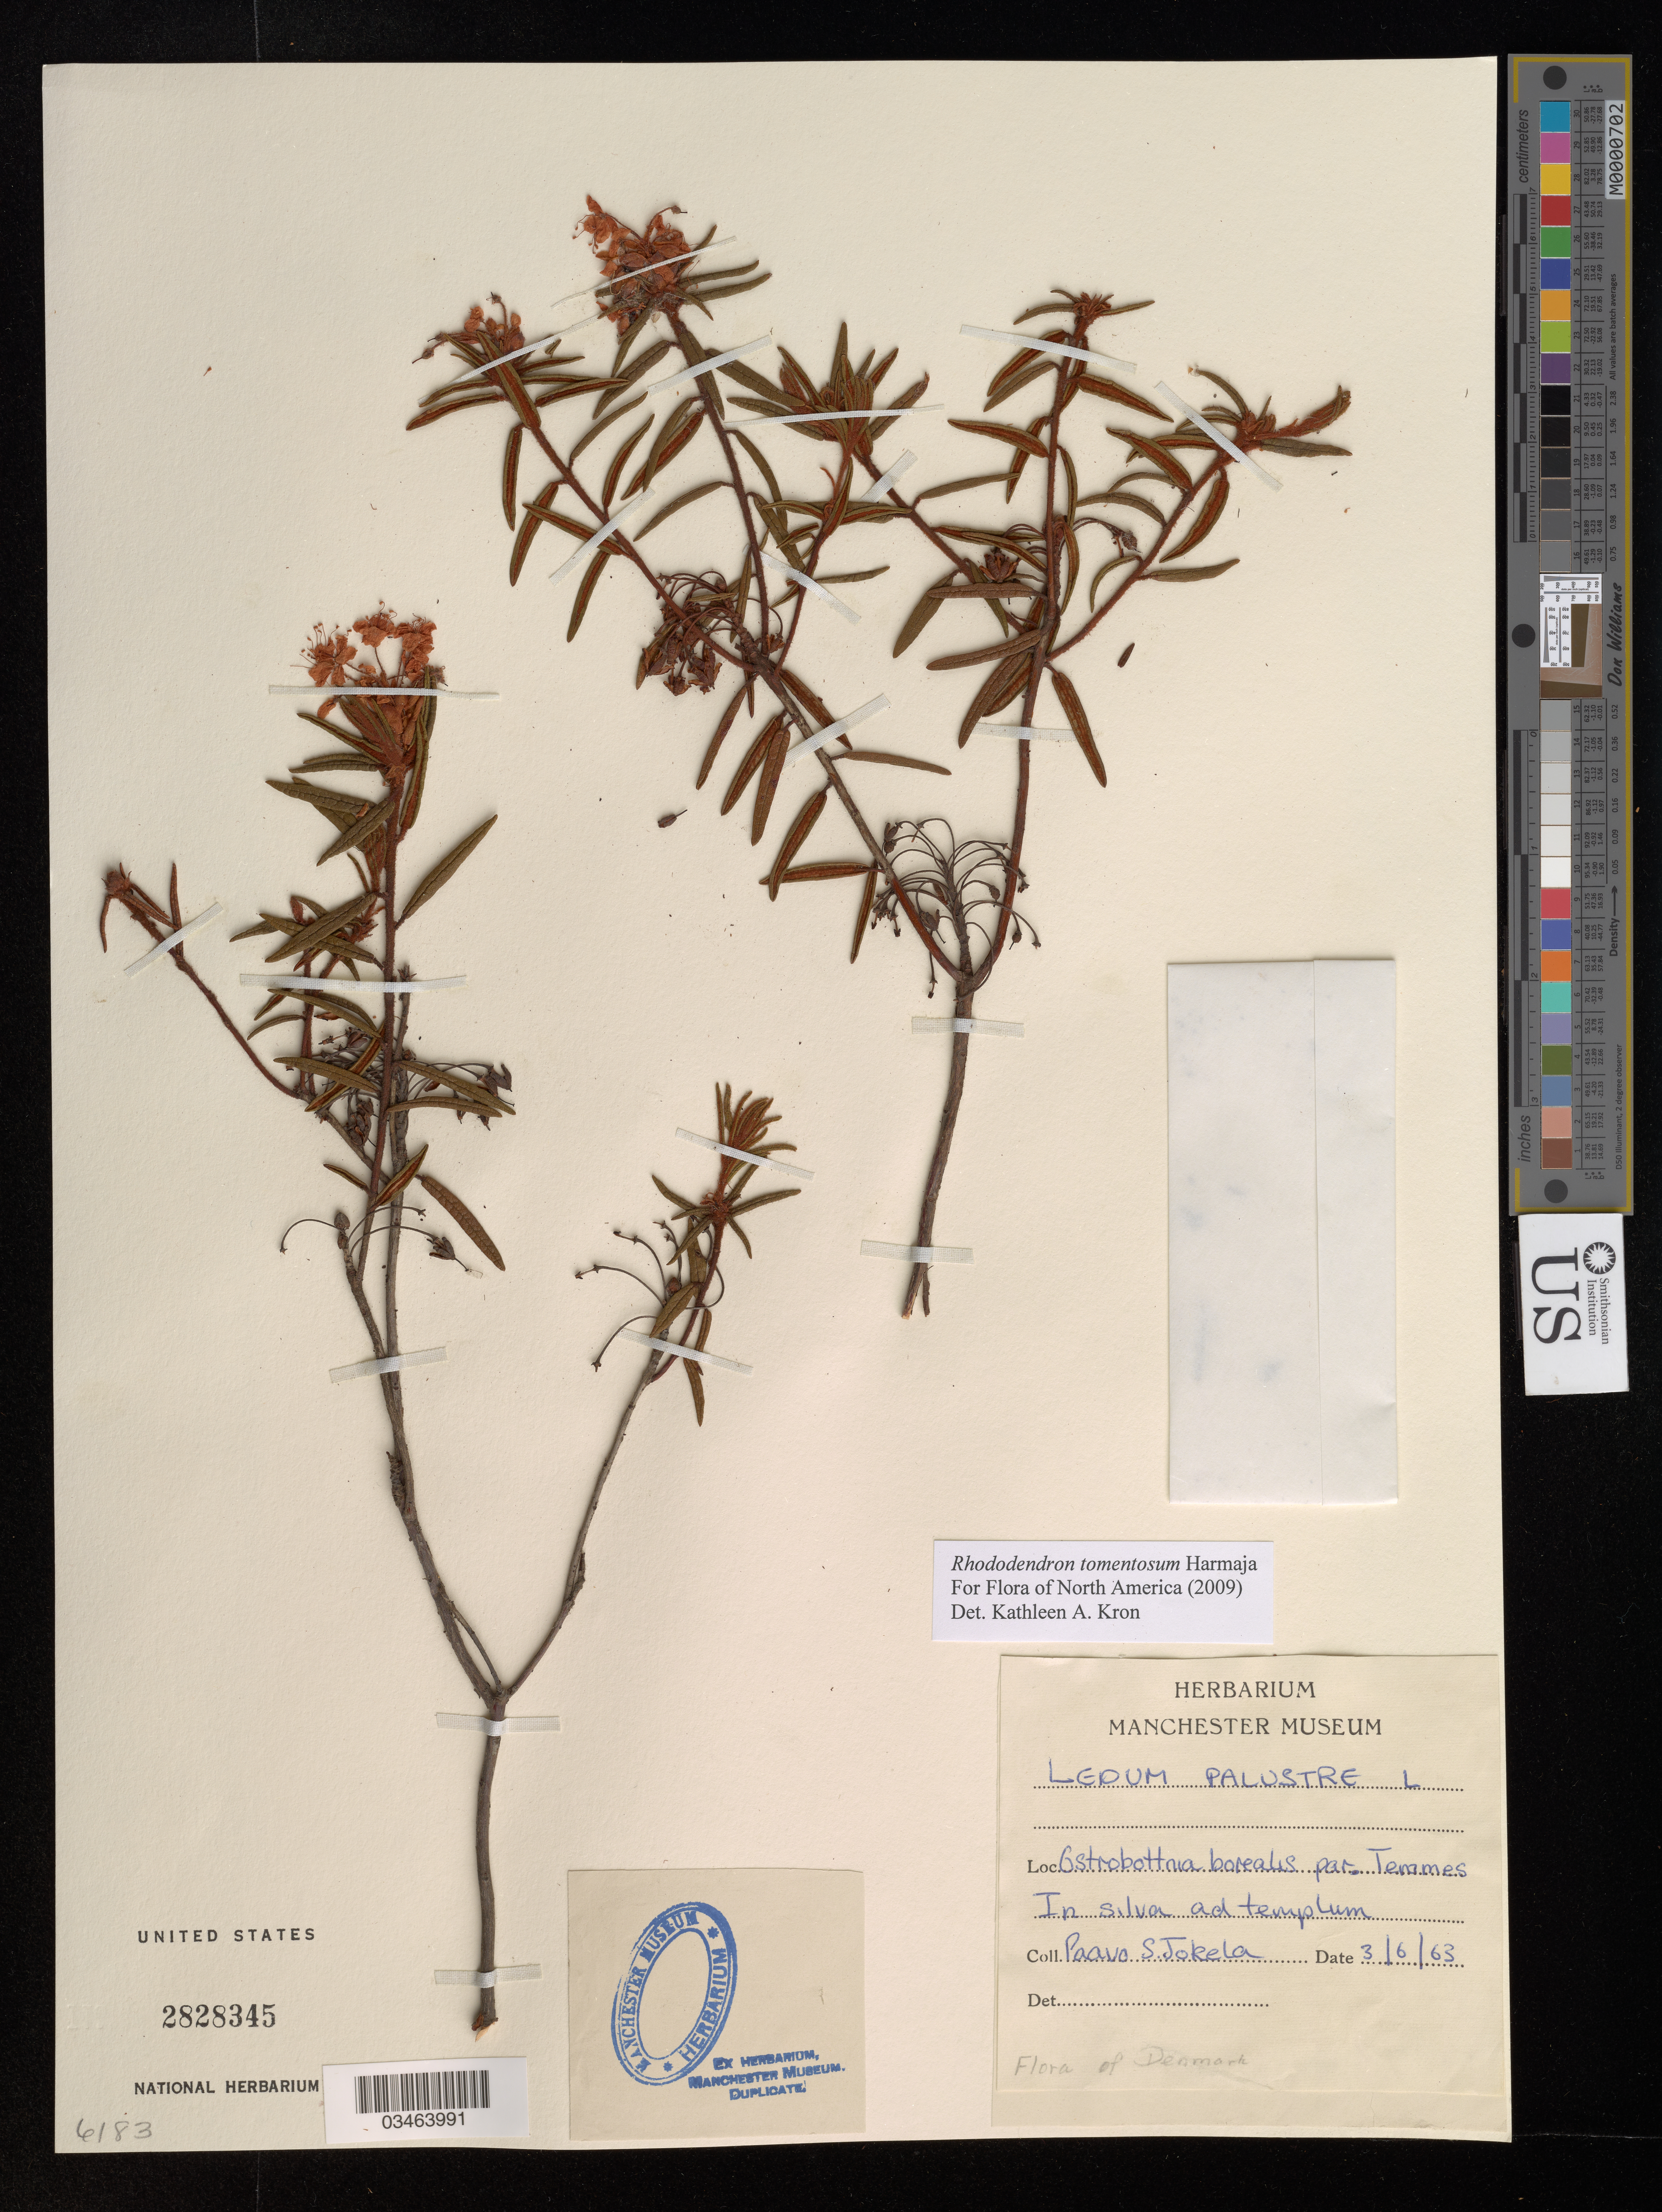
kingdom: Plantae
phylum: Tracheophyta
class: Magnoliopsida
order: Ericales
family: Ericaceae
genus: Rhododendron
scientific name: Rhododendron tomentosum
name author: Harmaja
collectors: P. Jokela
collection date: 1963-06-03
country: Denmark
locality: Ostrobottnia borealis par. Temmes.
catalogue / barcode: US 2828345